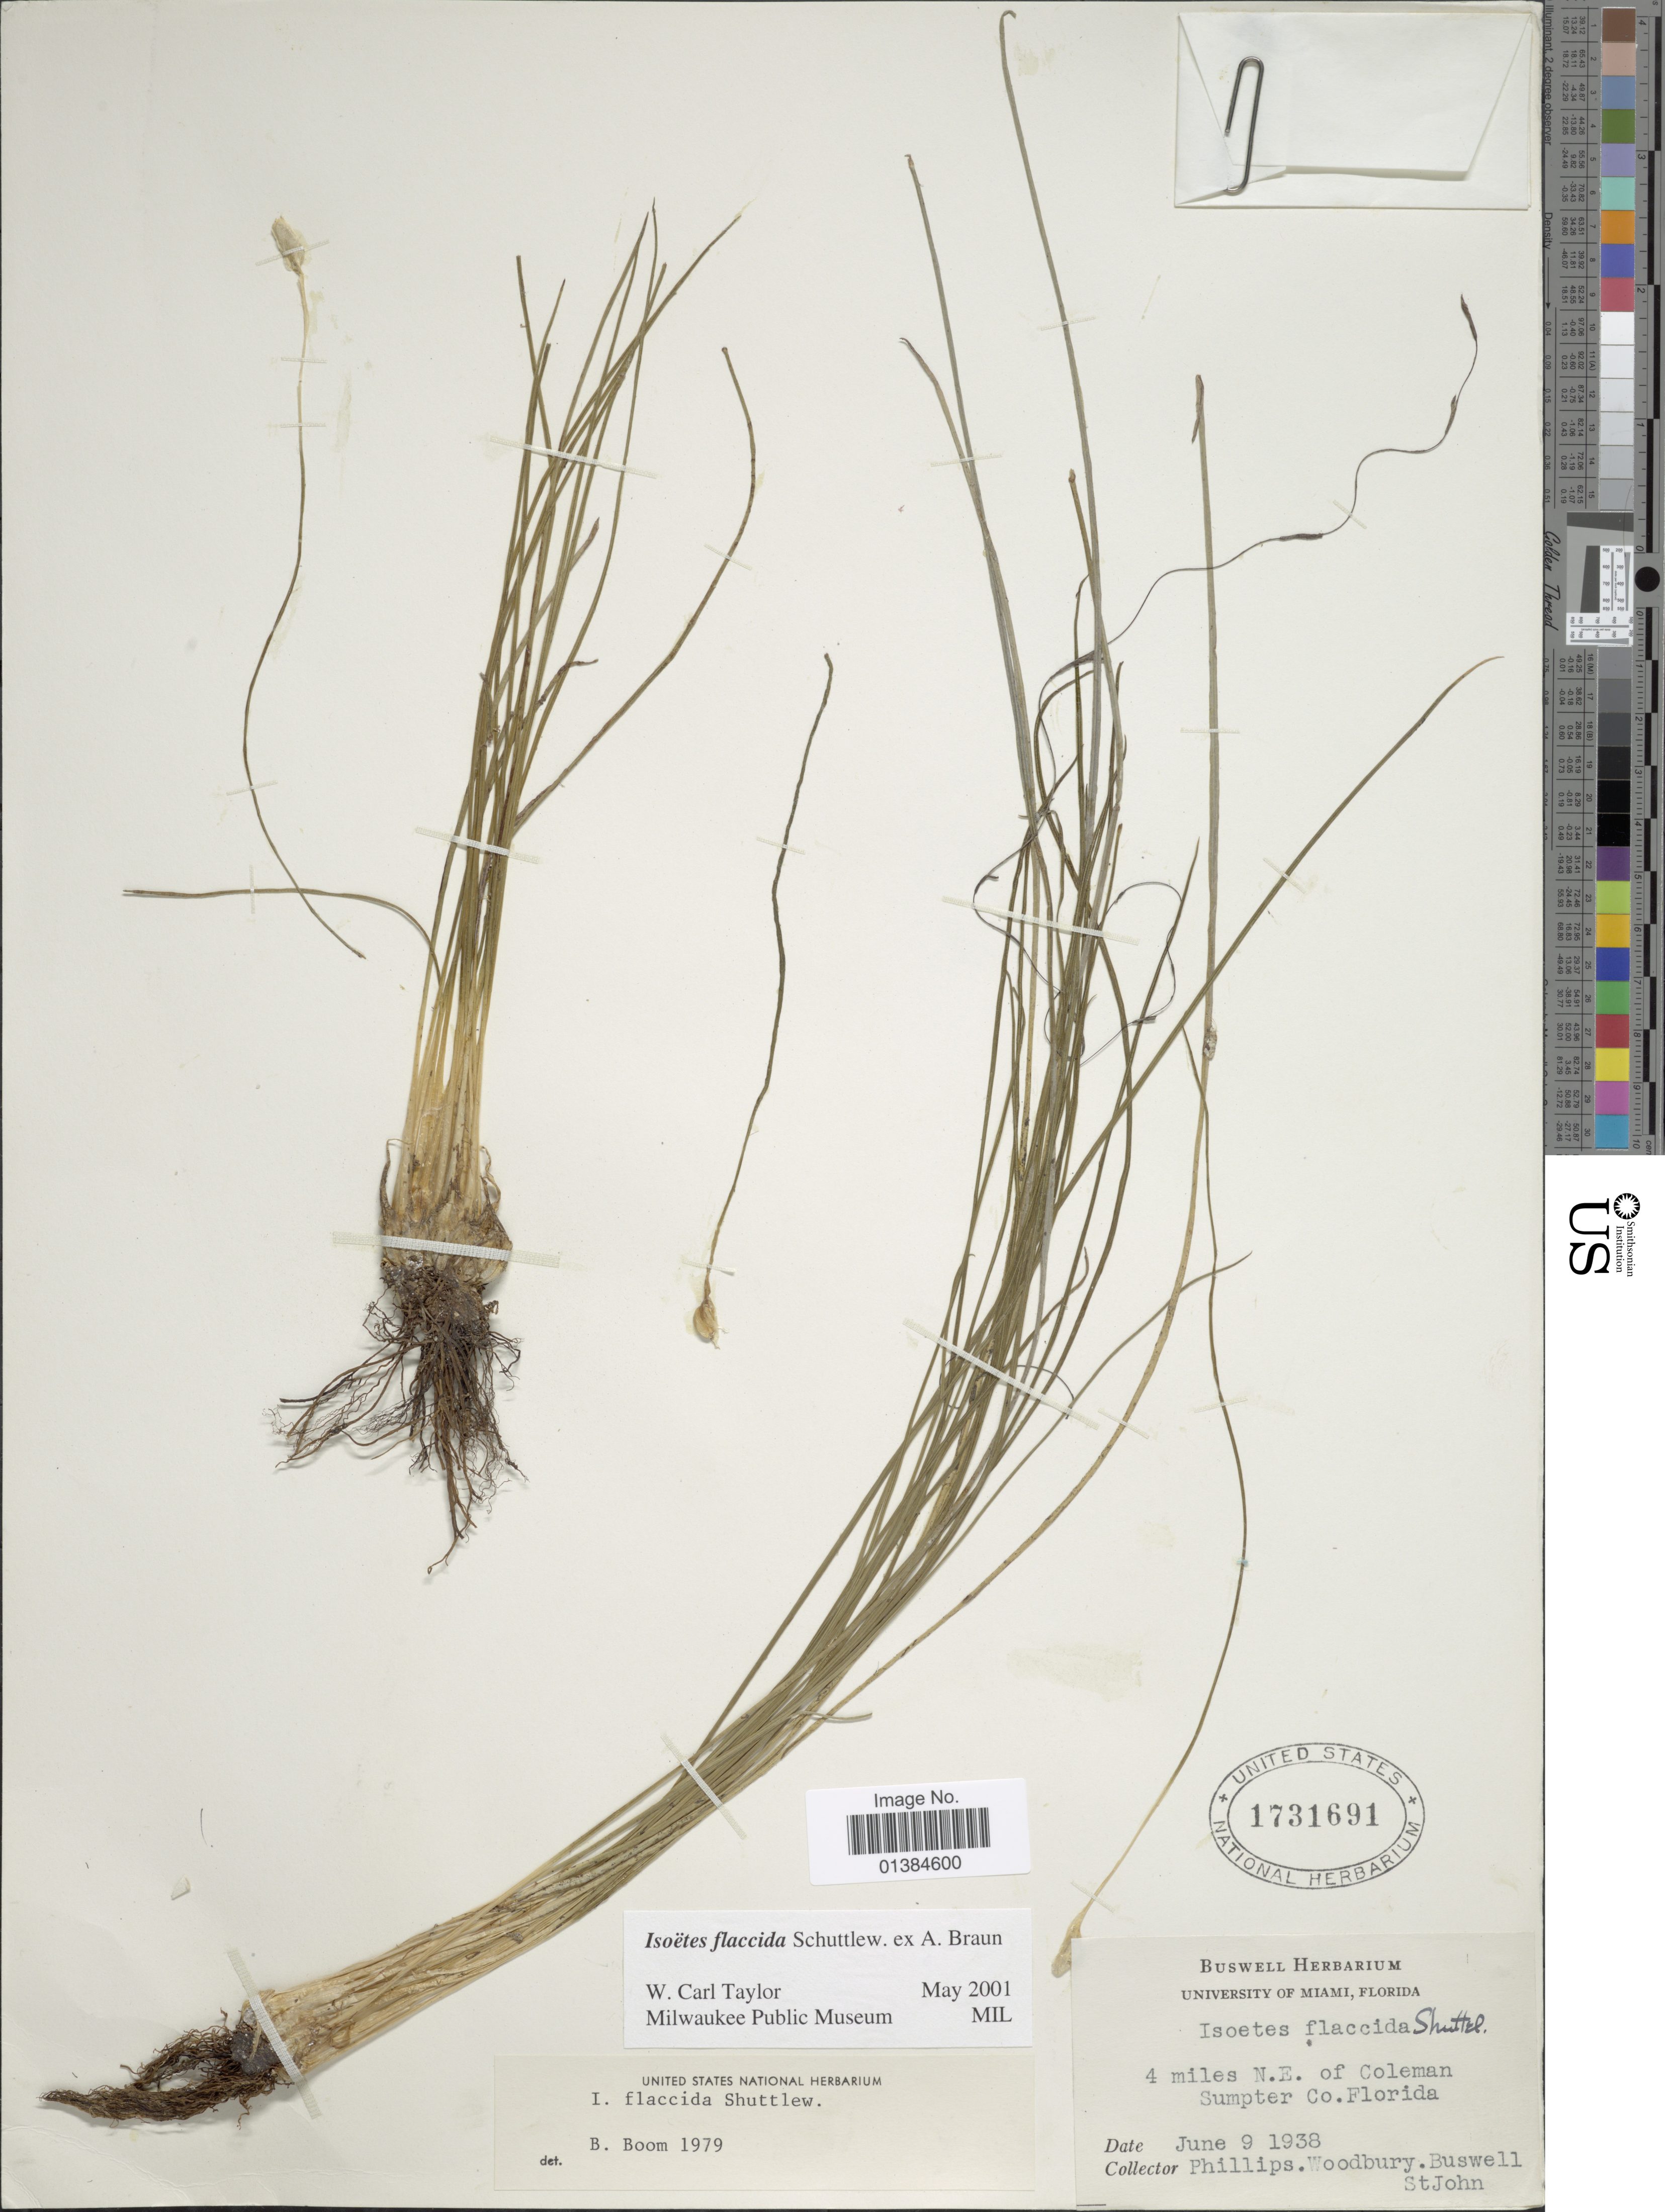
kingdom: Plantae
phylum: Tracheophyta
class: Lycopodiopsida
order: Isoetales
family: Isoetaceae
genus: Isoetes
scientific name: Isoetes flaccida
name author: Shuttlew. ex A. Braun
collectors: Phillips, Woodbury, --, Buswell & -. St. John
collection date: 1938-06-09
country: United States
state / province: Florida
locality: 4 miles N.E. of Coleman Sumpter Co.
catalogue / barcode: US 1731691